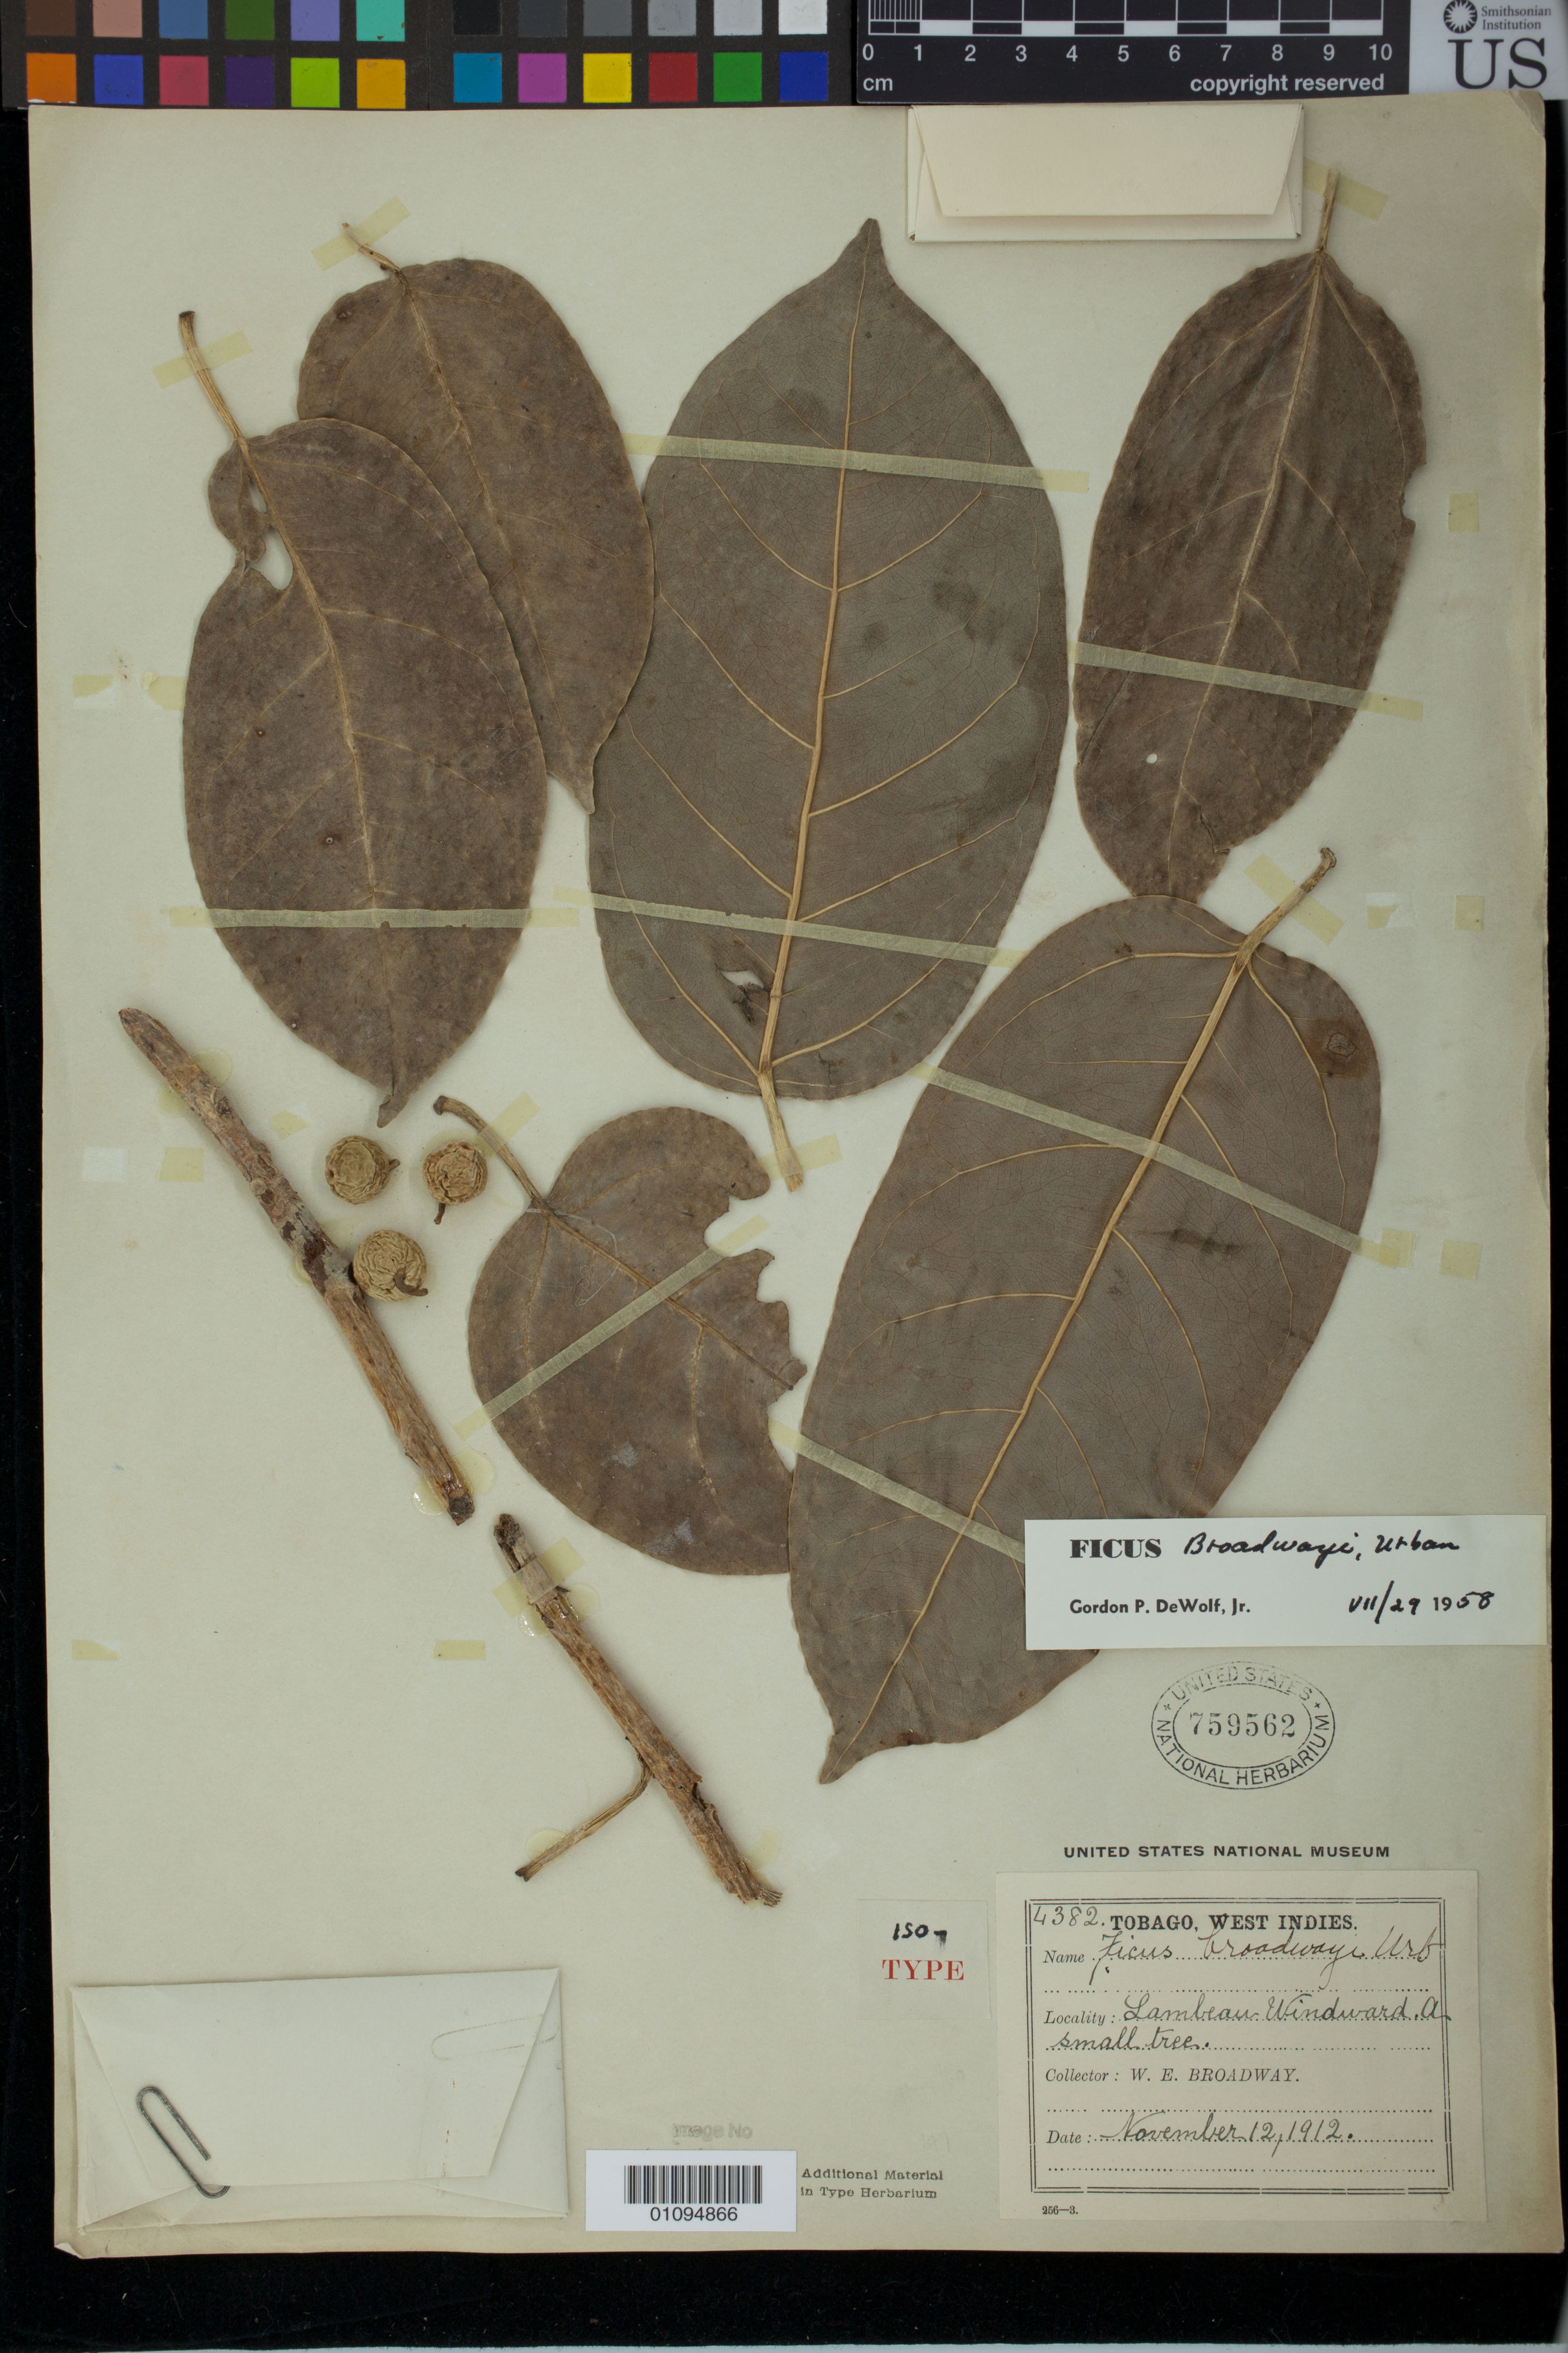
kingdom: Plantae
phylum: Tracheophyta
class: Magnoliopsida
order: Rosales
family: Moraceae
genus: Ficus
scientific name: Ficus broadwayi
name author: Urb.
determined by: DeWolf, Gordon Parker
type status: Isotype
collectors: W. E. Broadway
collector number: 4382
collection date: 1912-11-12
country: Trinidad and Tobago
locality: Lambeau Windward.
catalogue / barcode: US 759562